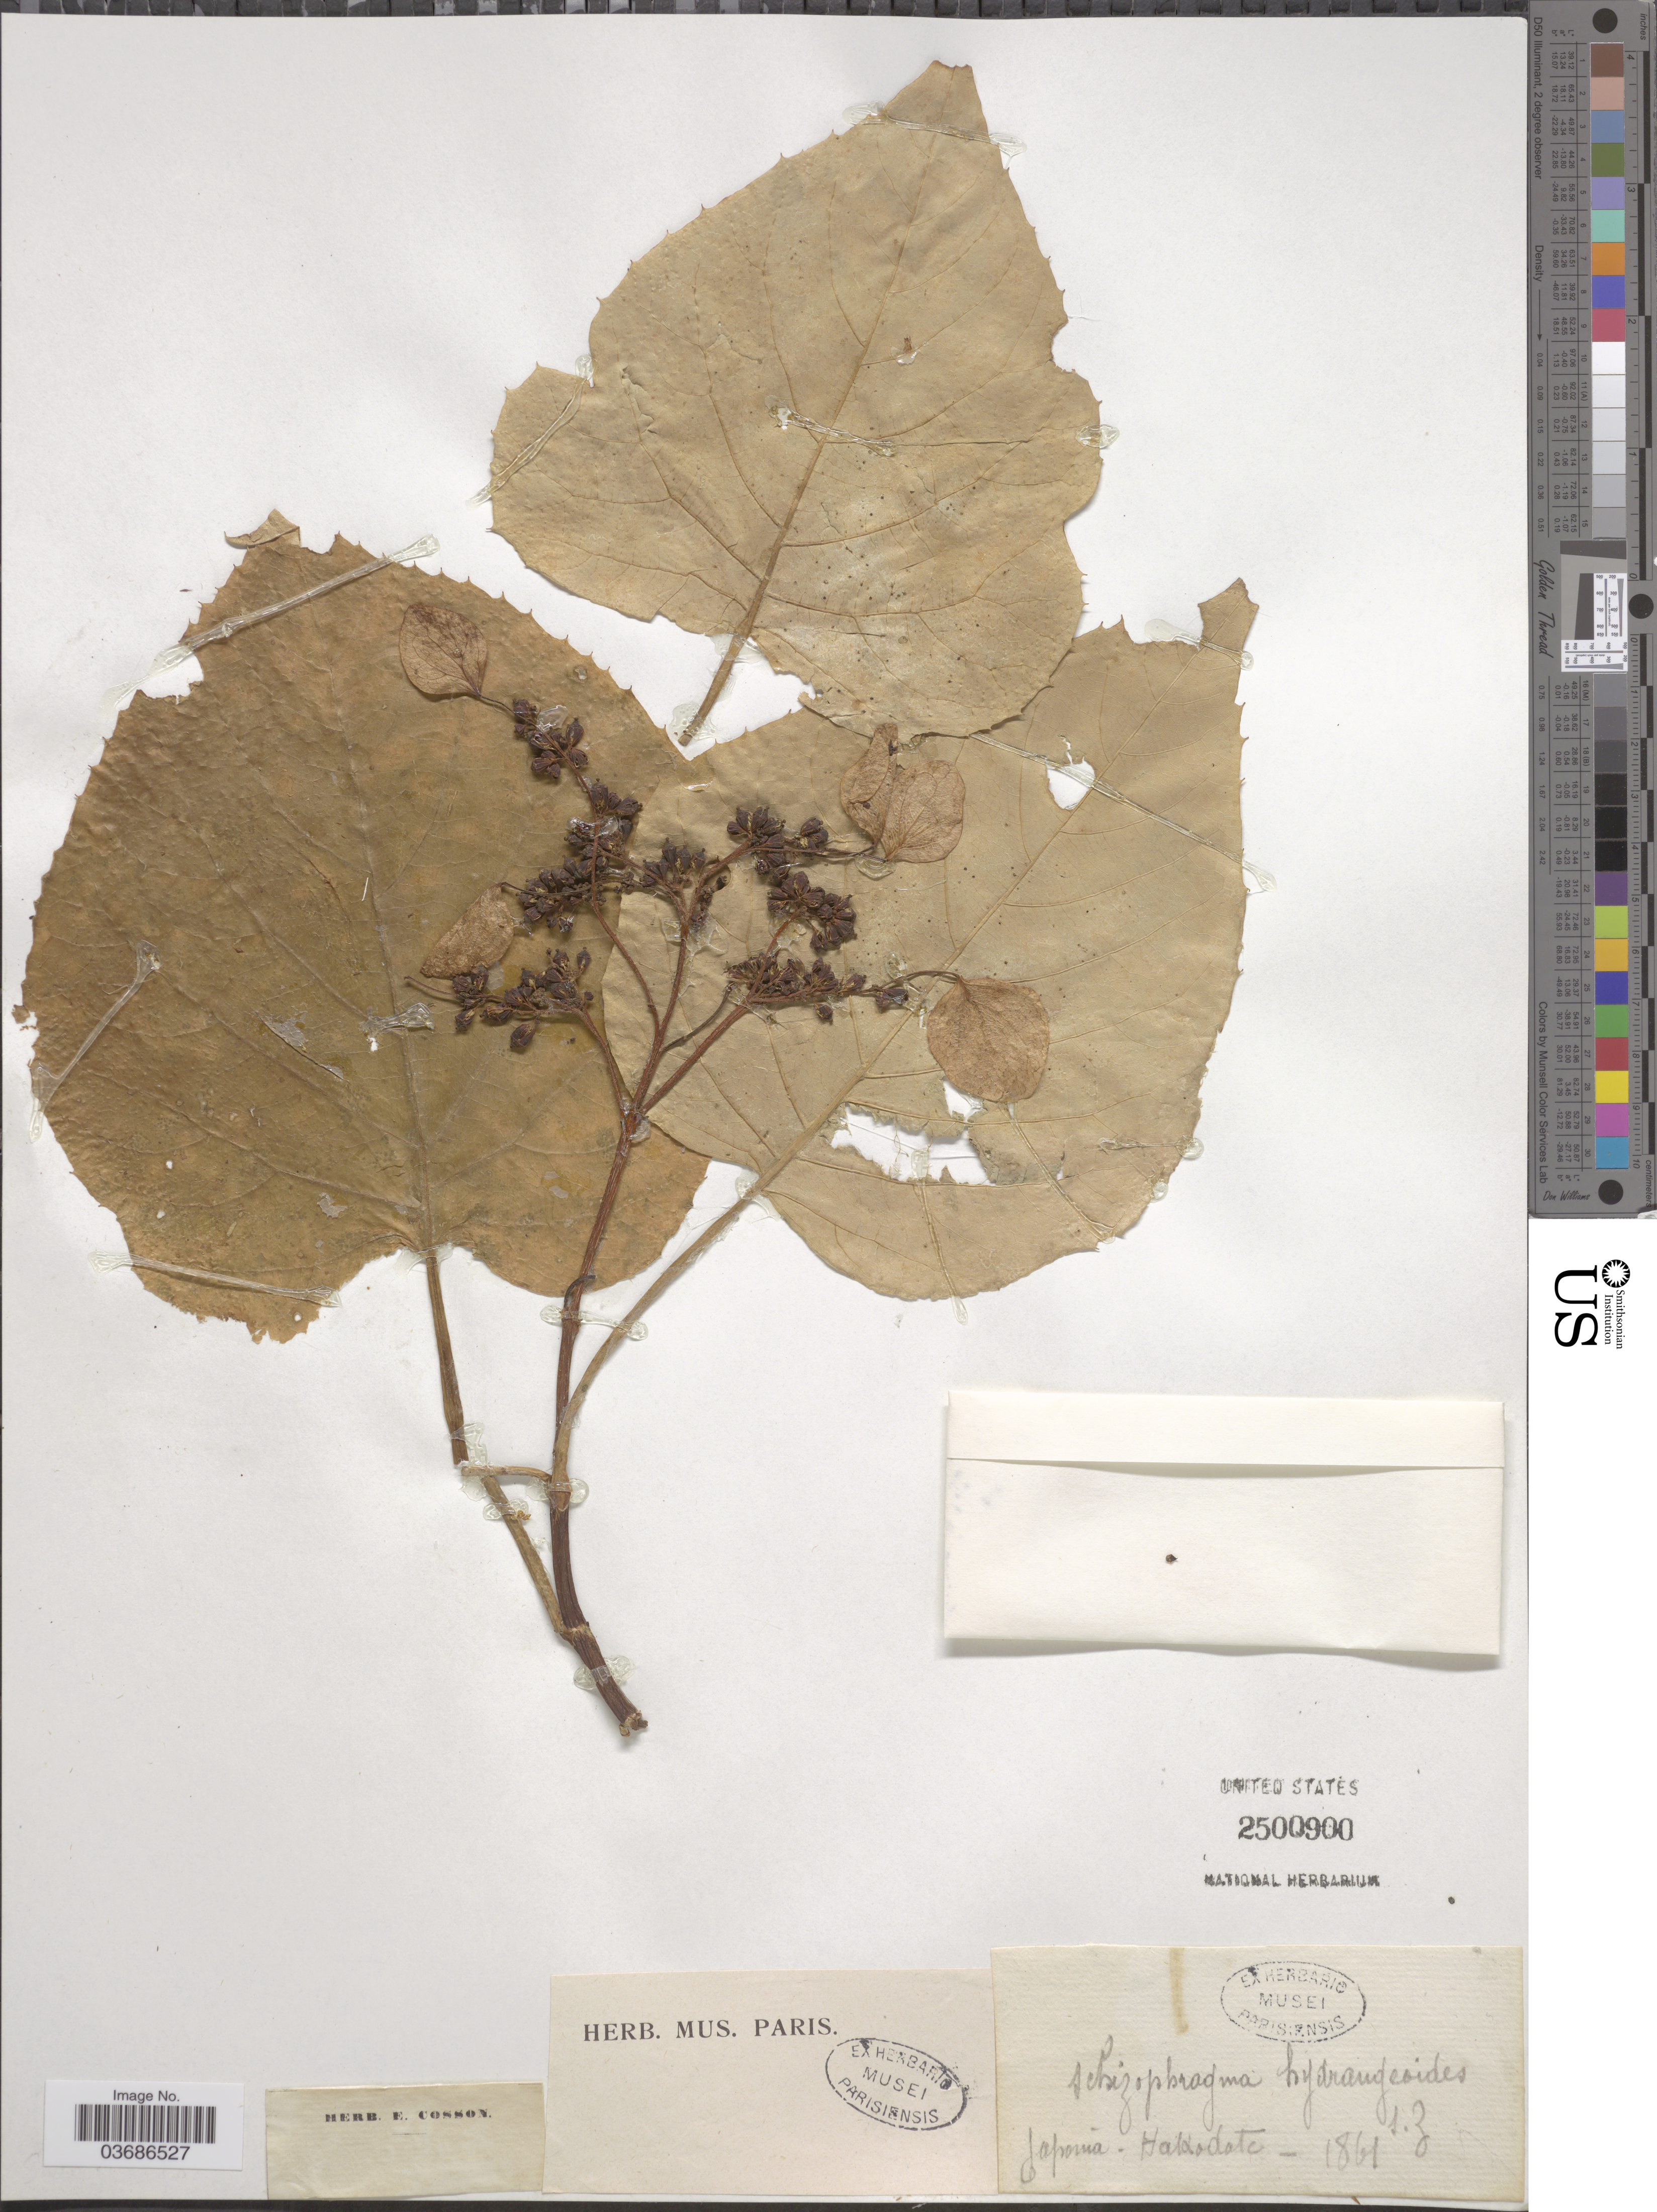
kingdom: Plantae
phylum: Tracheophyta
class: Magnoliopsida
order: Cornales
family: Hydrangeaceae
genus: Hydrangea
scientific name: Hydrangea hydrangeoides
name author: (Siebold & Zucc.) Bernd Schulz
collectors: ex herb. Cosson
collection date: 1861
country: Japan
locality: Japonia. Hakodate.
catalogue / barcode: US 2500900